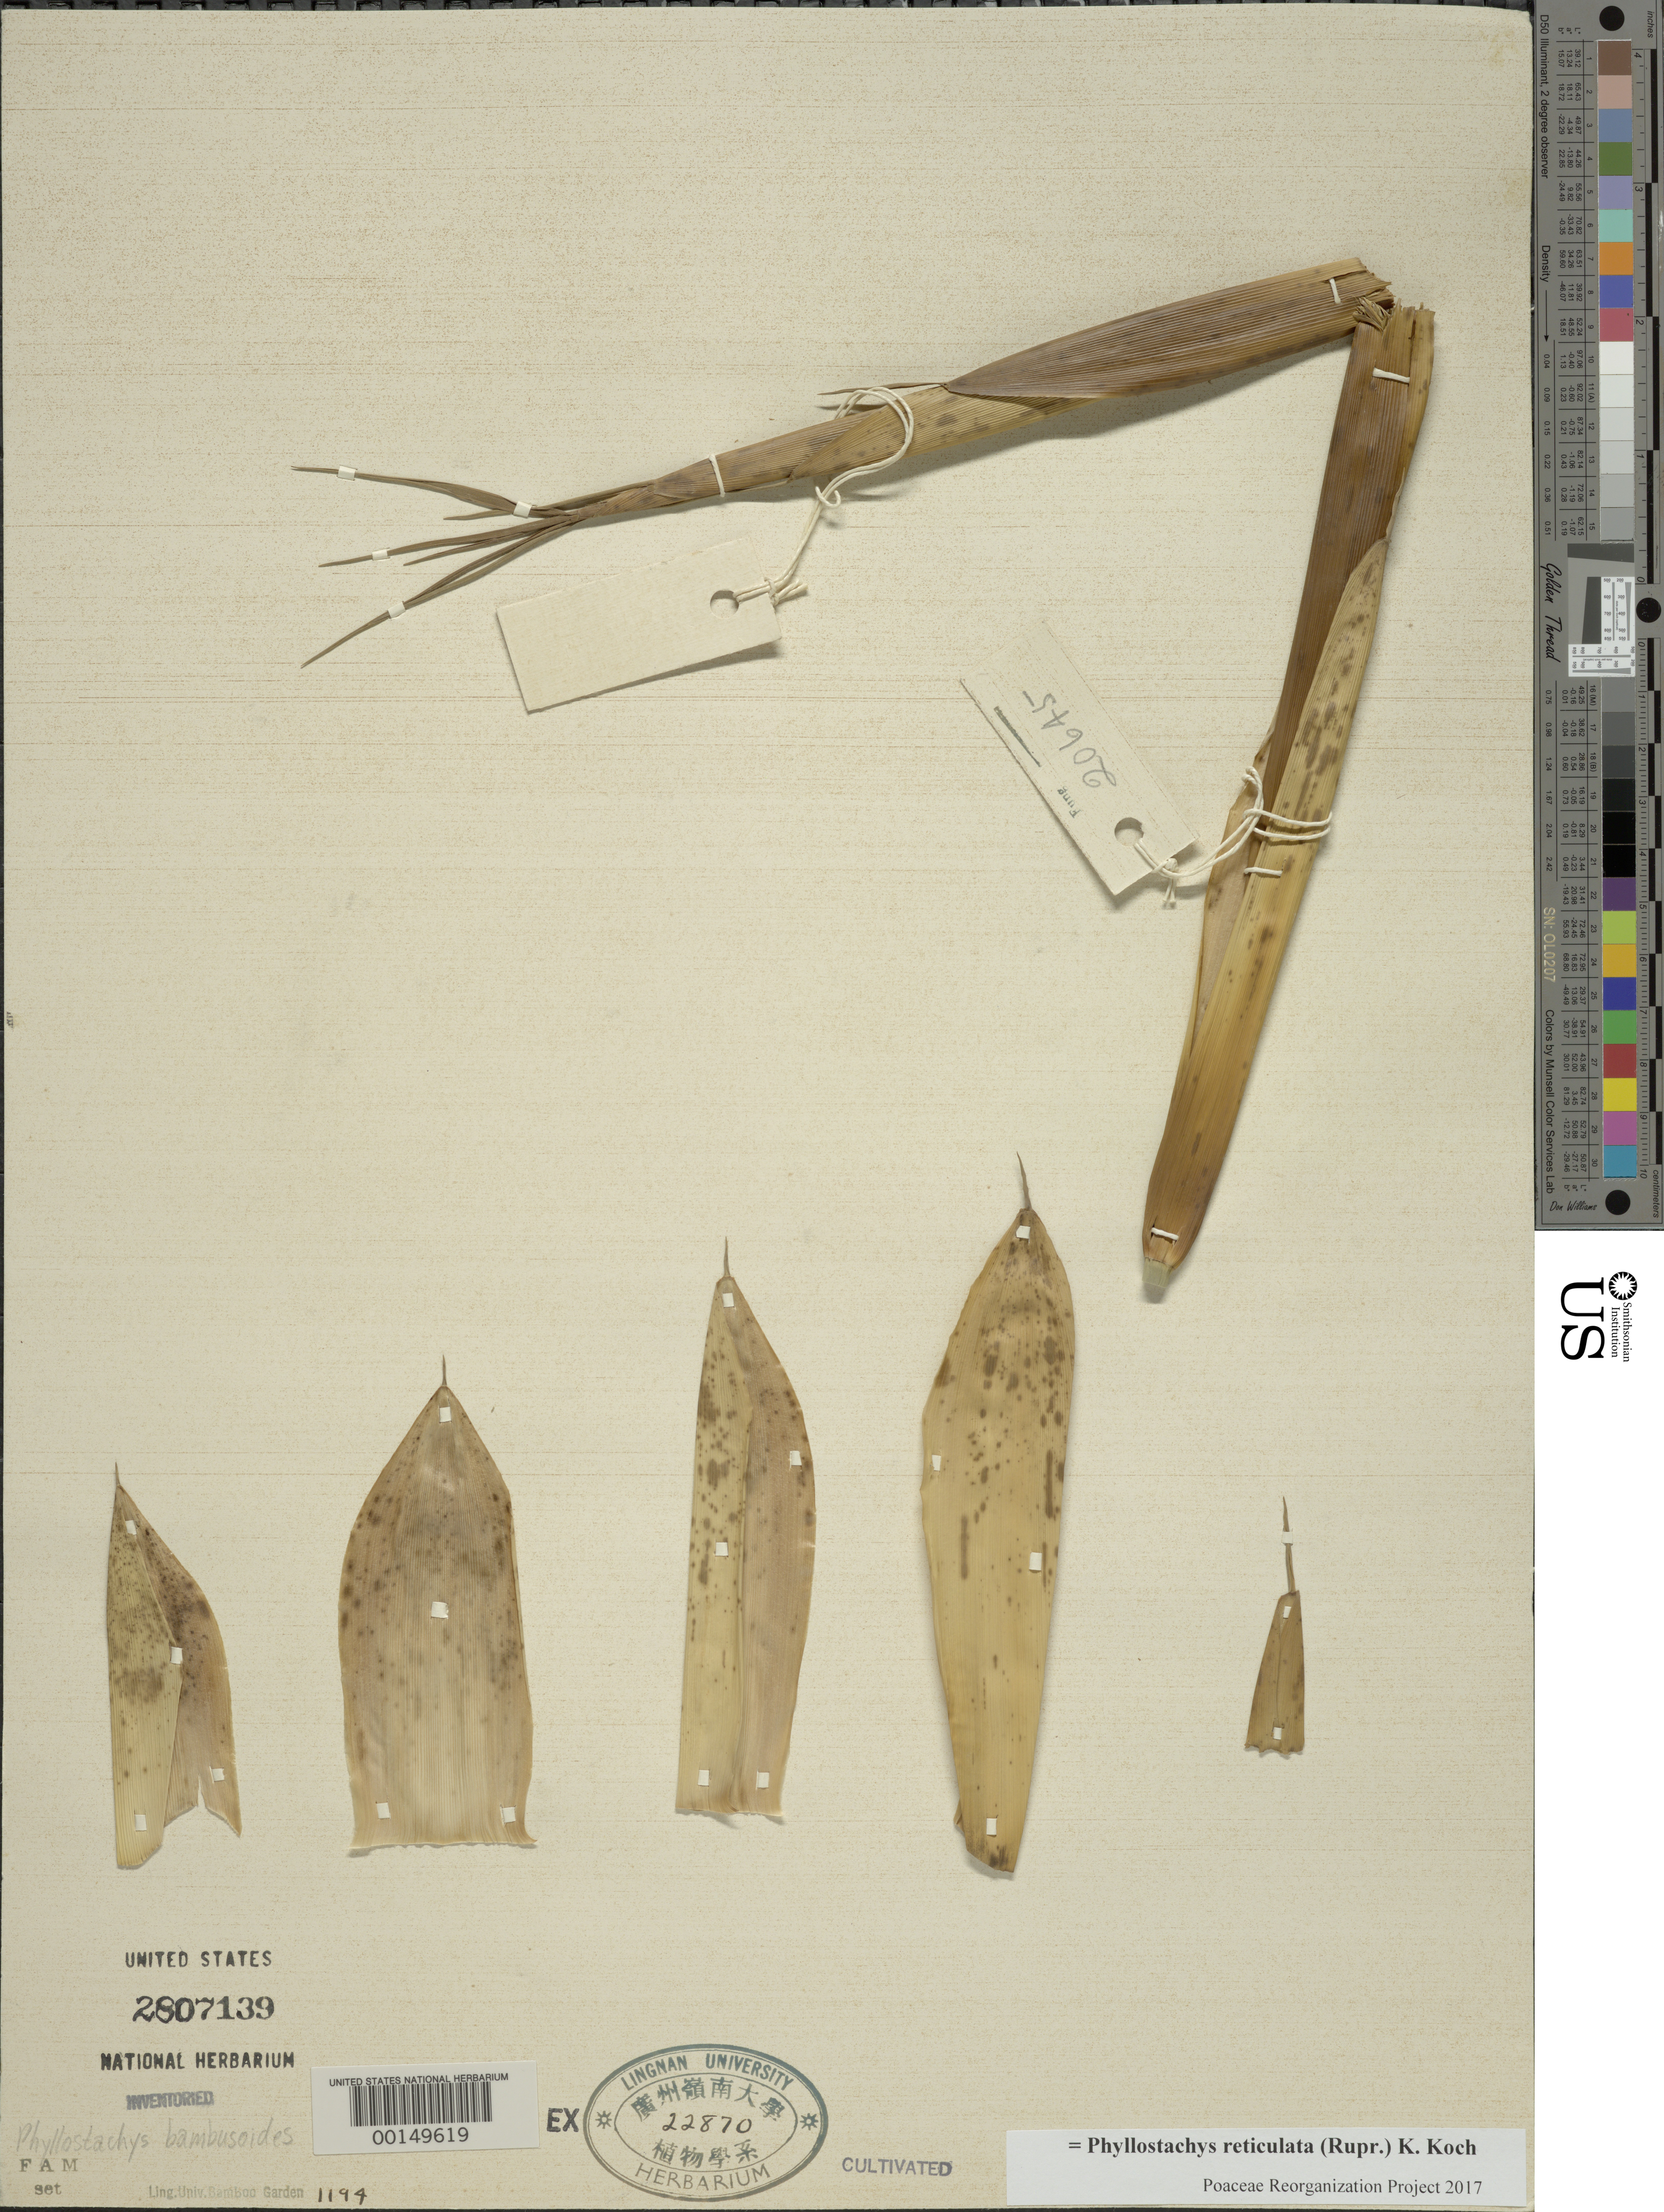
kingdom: Plantae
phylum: Tracheophyta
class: Liliopsida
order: Poales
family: Poaceae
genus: Phyllostachys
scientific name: Phyllostachys reticulata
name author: (Rupr.) K. Koch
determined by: Poaceae Reorganization Project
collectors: H. L. Fung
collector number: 20645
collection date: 1932-04-01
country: China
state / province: Guangdong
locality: Grown in Lingnan University Bamboo Garden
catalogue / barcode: US 2807139